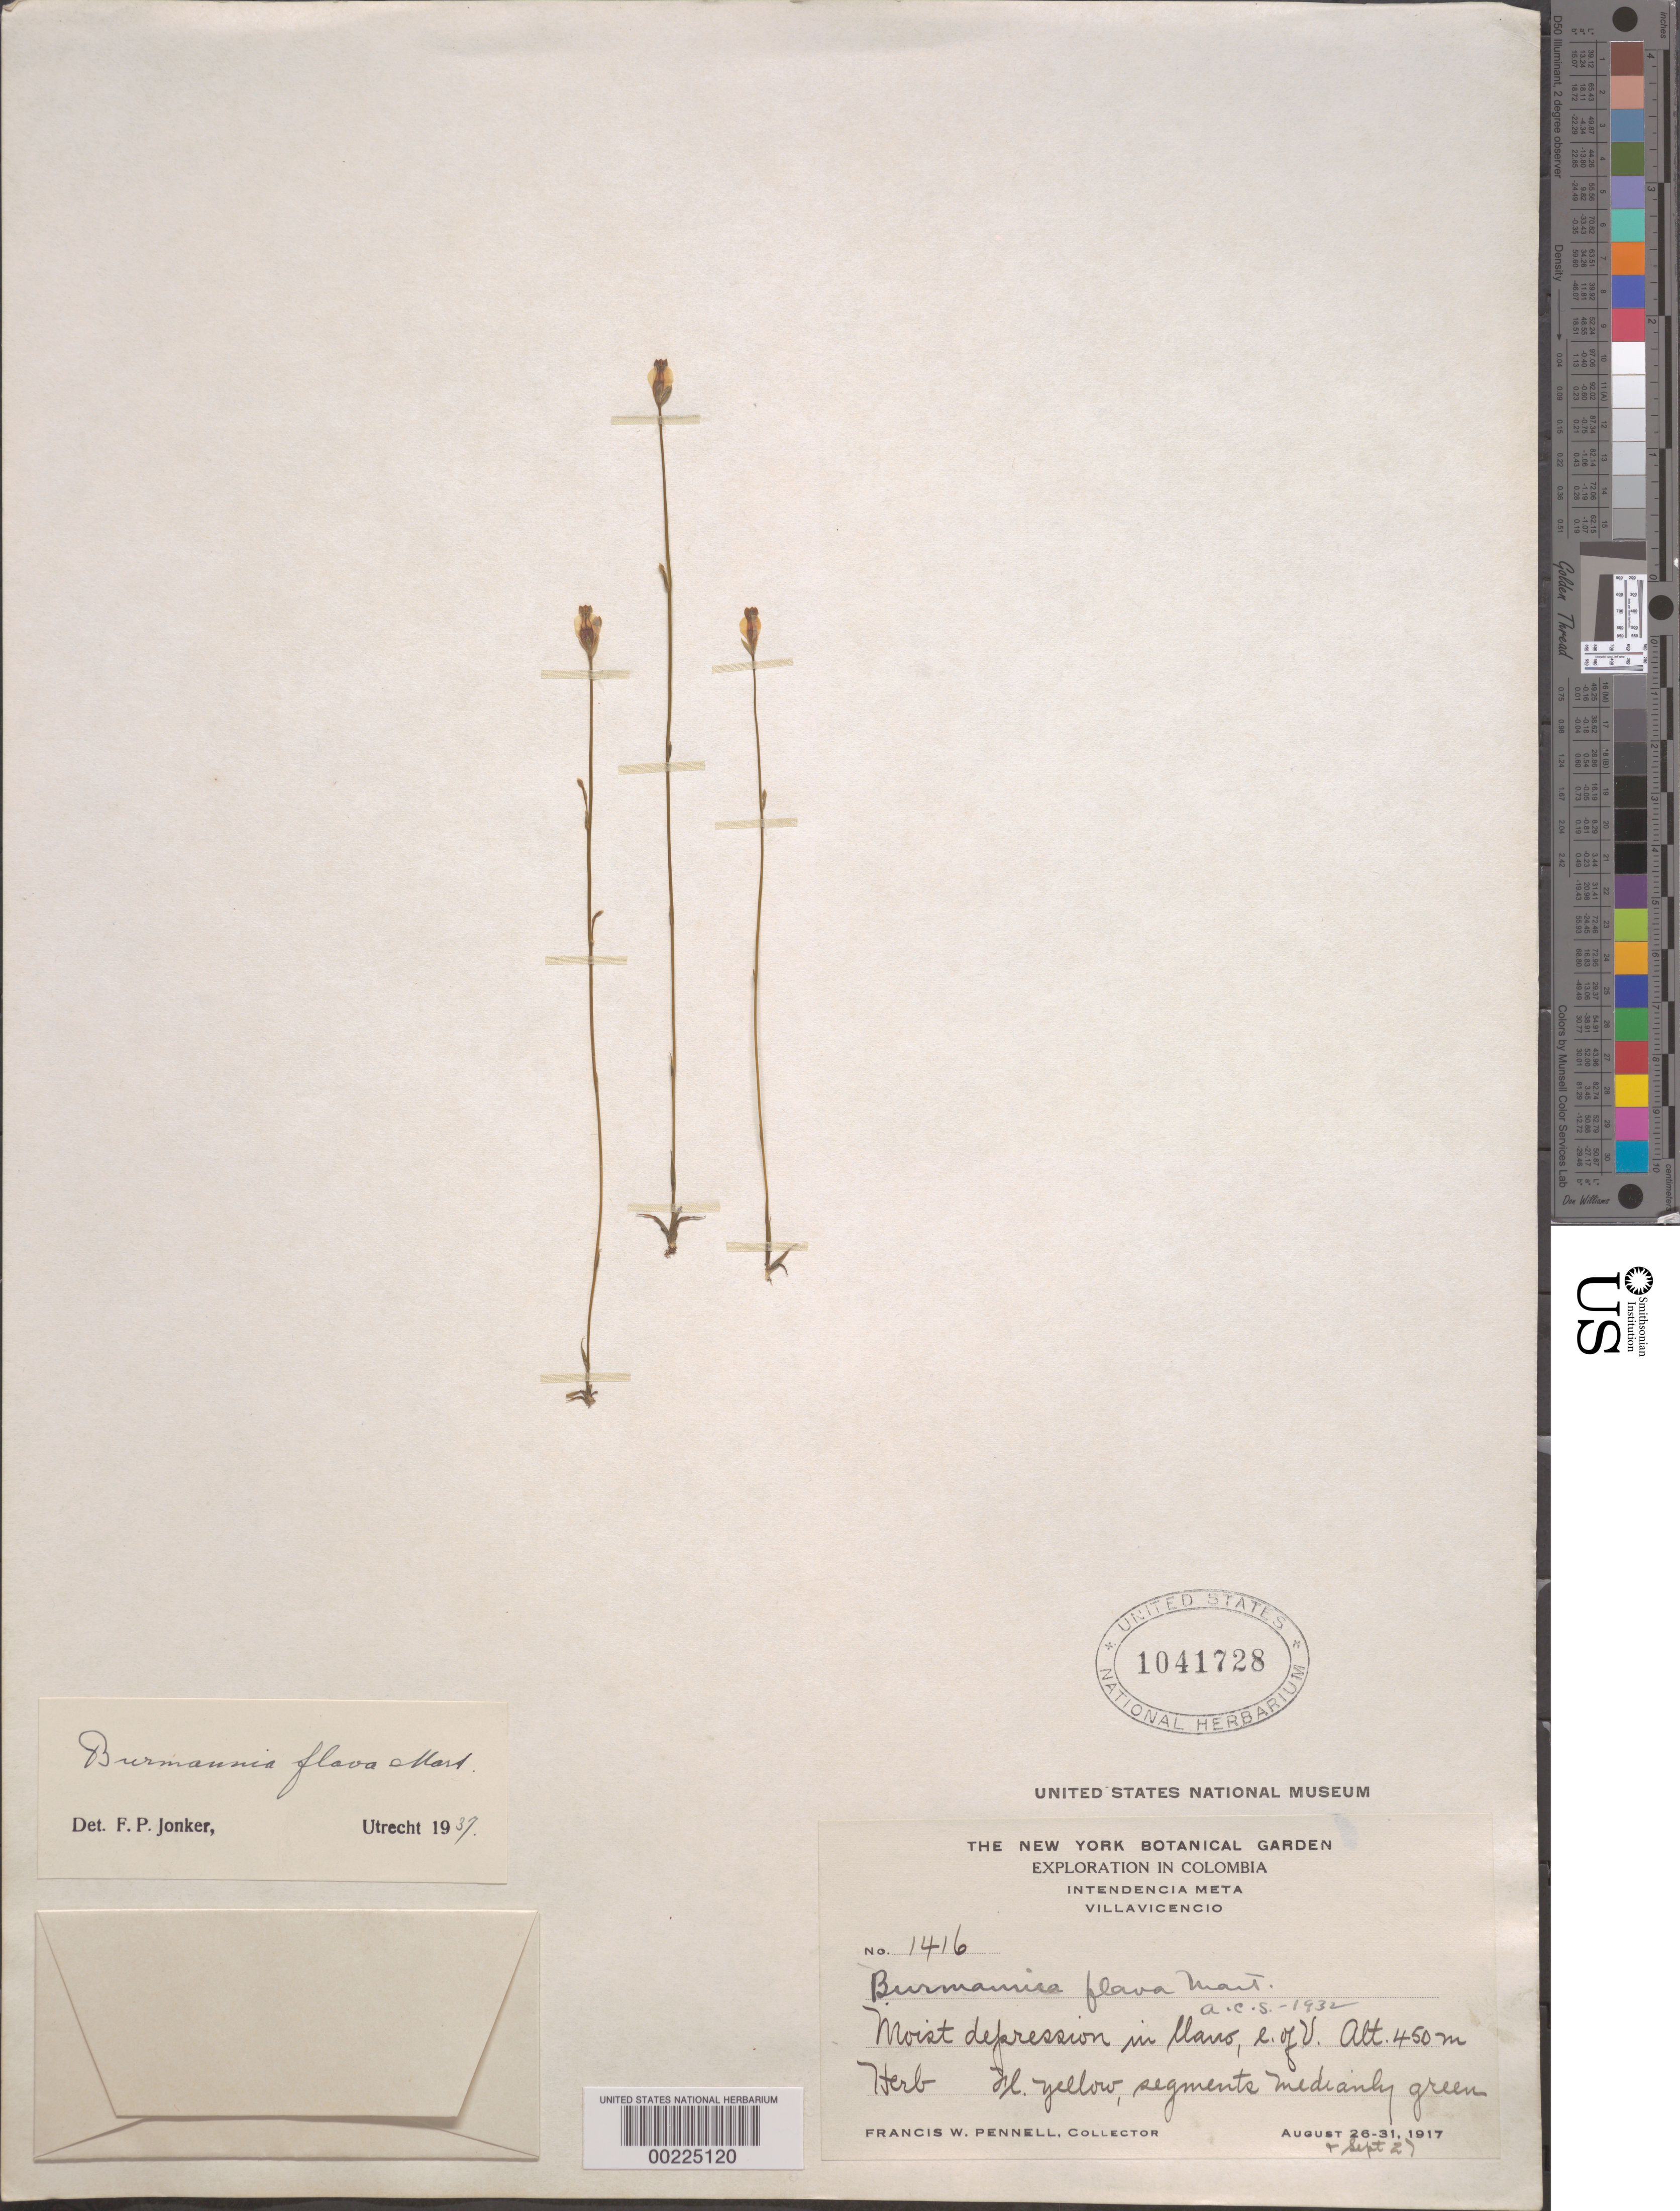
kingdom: Plantae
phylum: Tracheophyta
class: Liliopsida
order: Dioscoreales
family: Burmanniaceae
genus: Burmannia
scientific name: Burmannia flava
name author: Mart.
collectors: F. W. Pennell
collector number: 1416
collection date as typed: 26 Aug 1917 to 31 Aug 1917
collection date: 1917-08-26/1917-08-31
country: Colombia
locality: Intendencia Meta; E of Villa Vicencia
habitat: Moist depression in llano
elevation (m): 450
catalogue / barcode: US 1041728